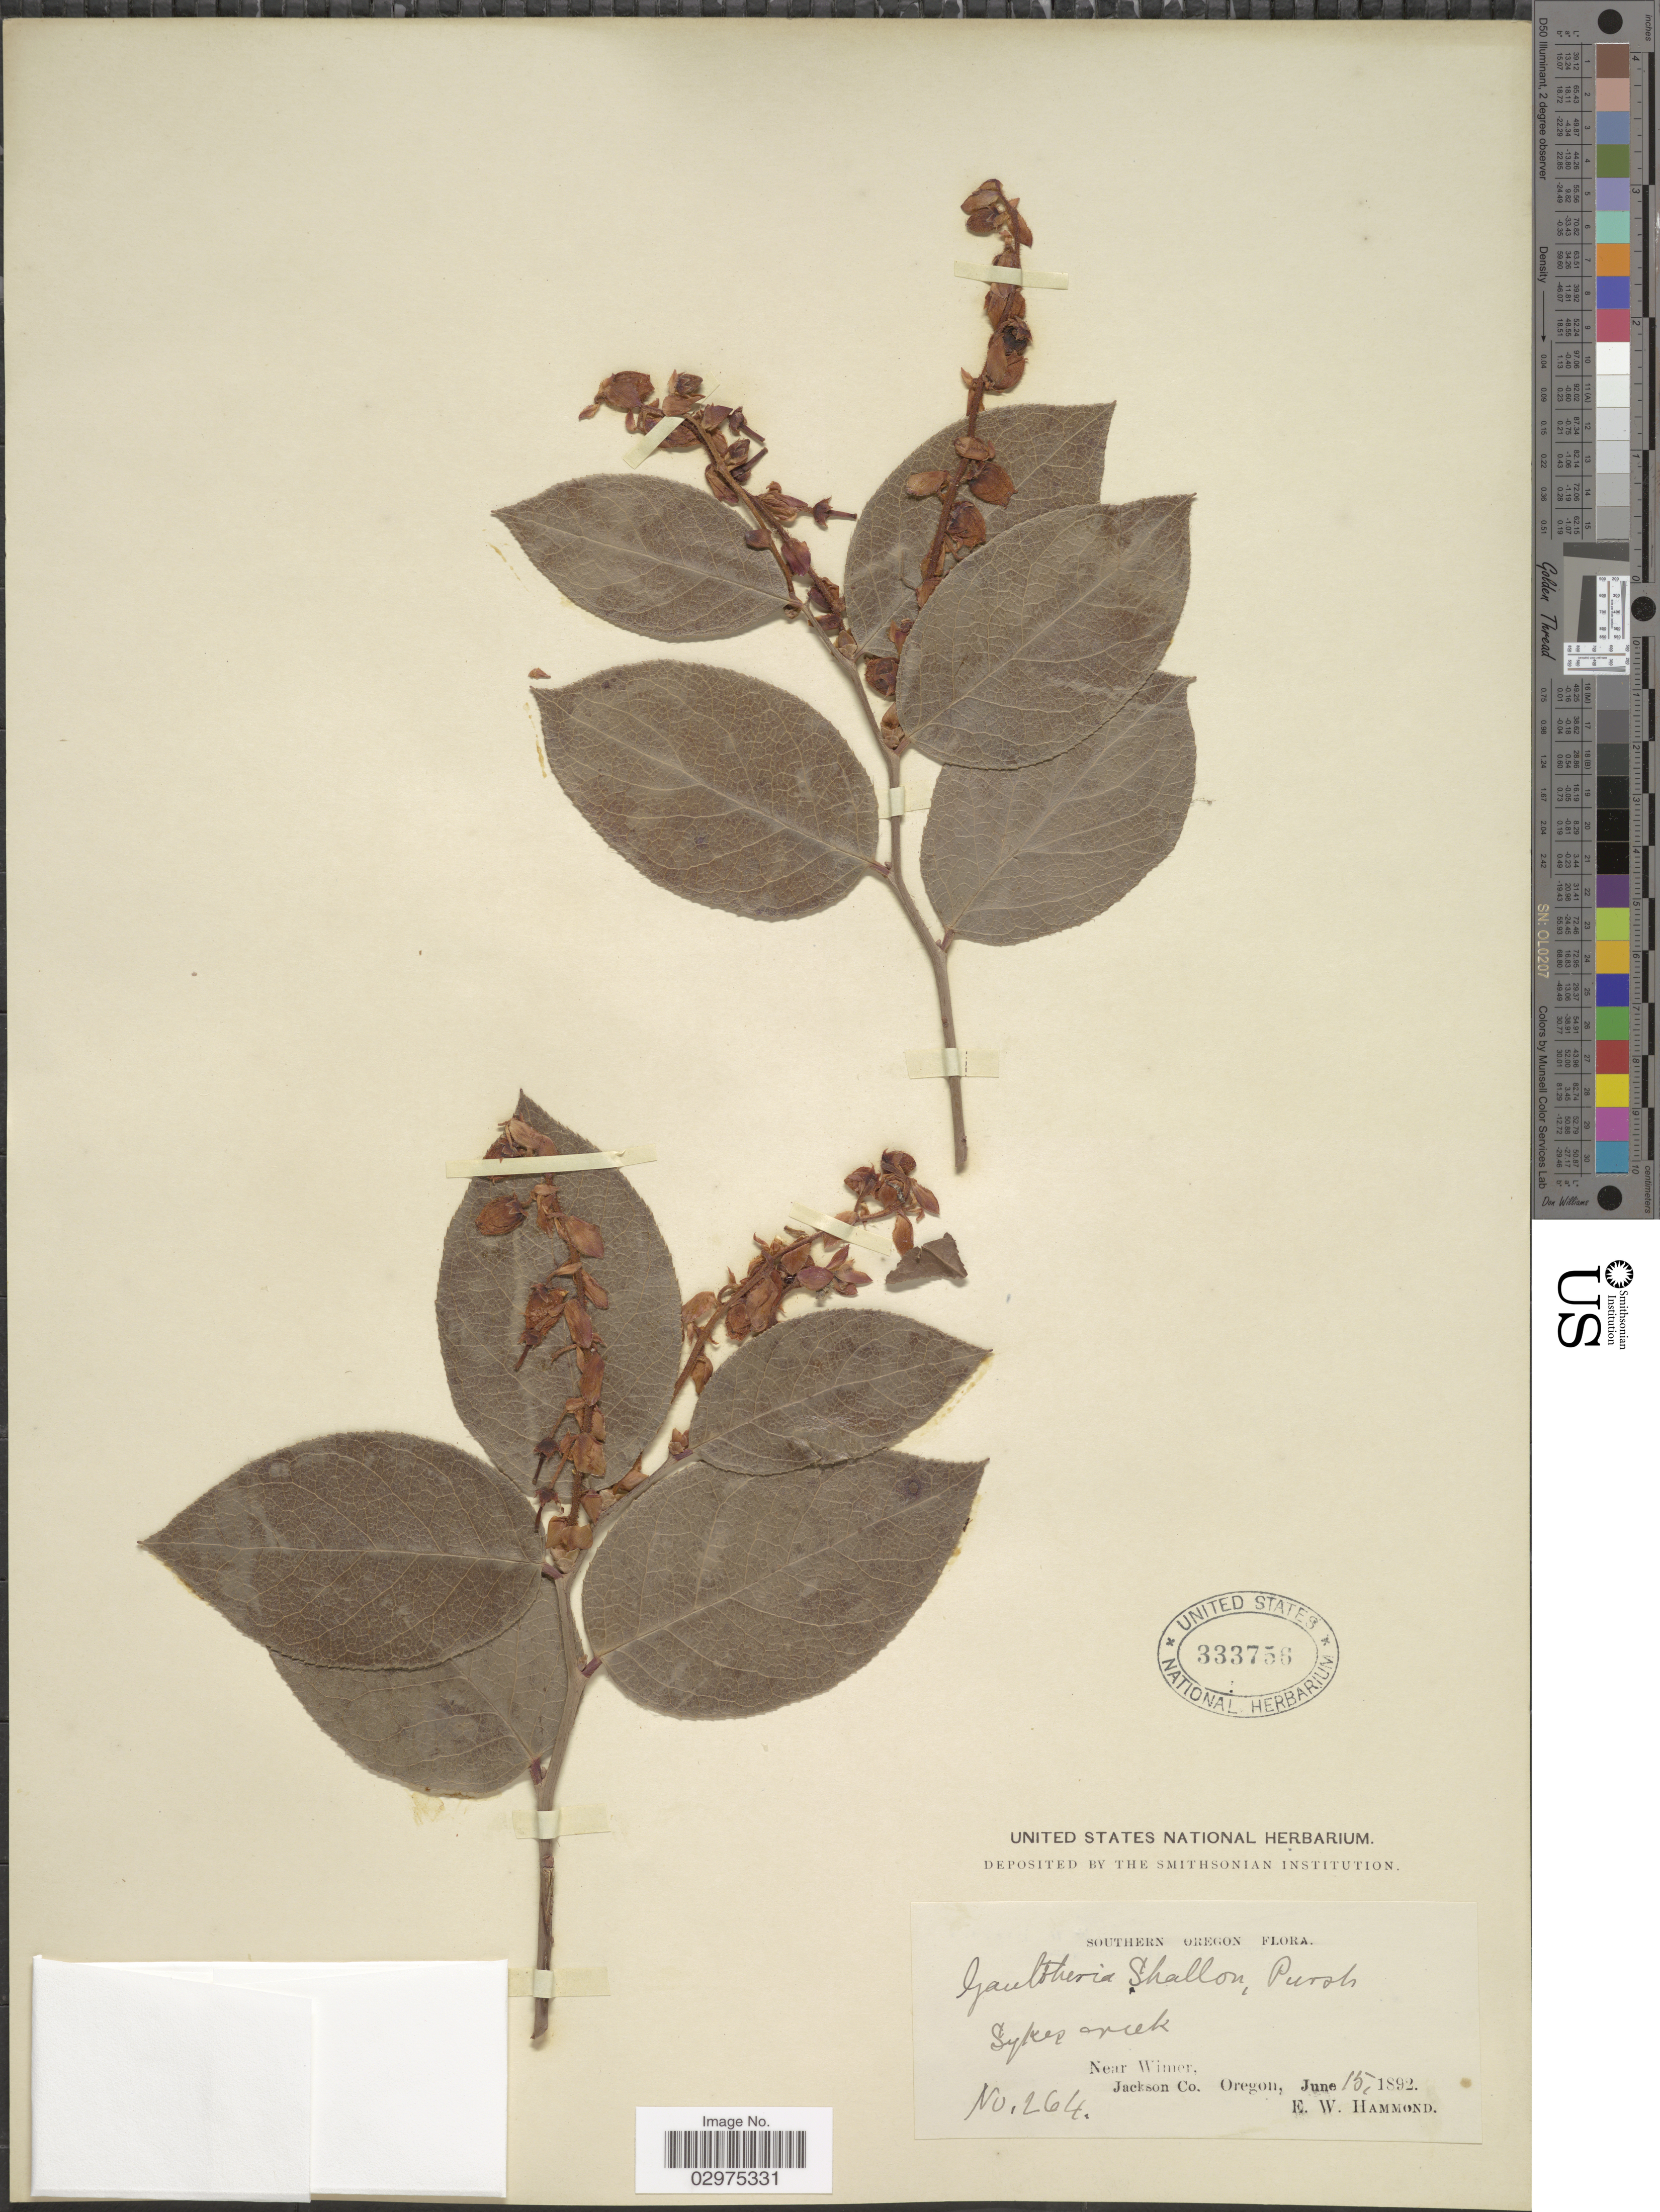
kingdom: Plantae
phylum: Tracheophyta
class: Magnoliopsida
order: Ericales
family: Ericaceae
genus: Gaultheria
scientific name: Gaultheria shallon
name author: Pursh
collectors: E. Hammond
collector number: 264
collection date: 1892-06-15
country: United States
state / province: Oregon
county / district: Jackson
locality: Southern Oregon, Sykes creek, near Wimer, Jackson Co.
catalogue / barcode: US 333756